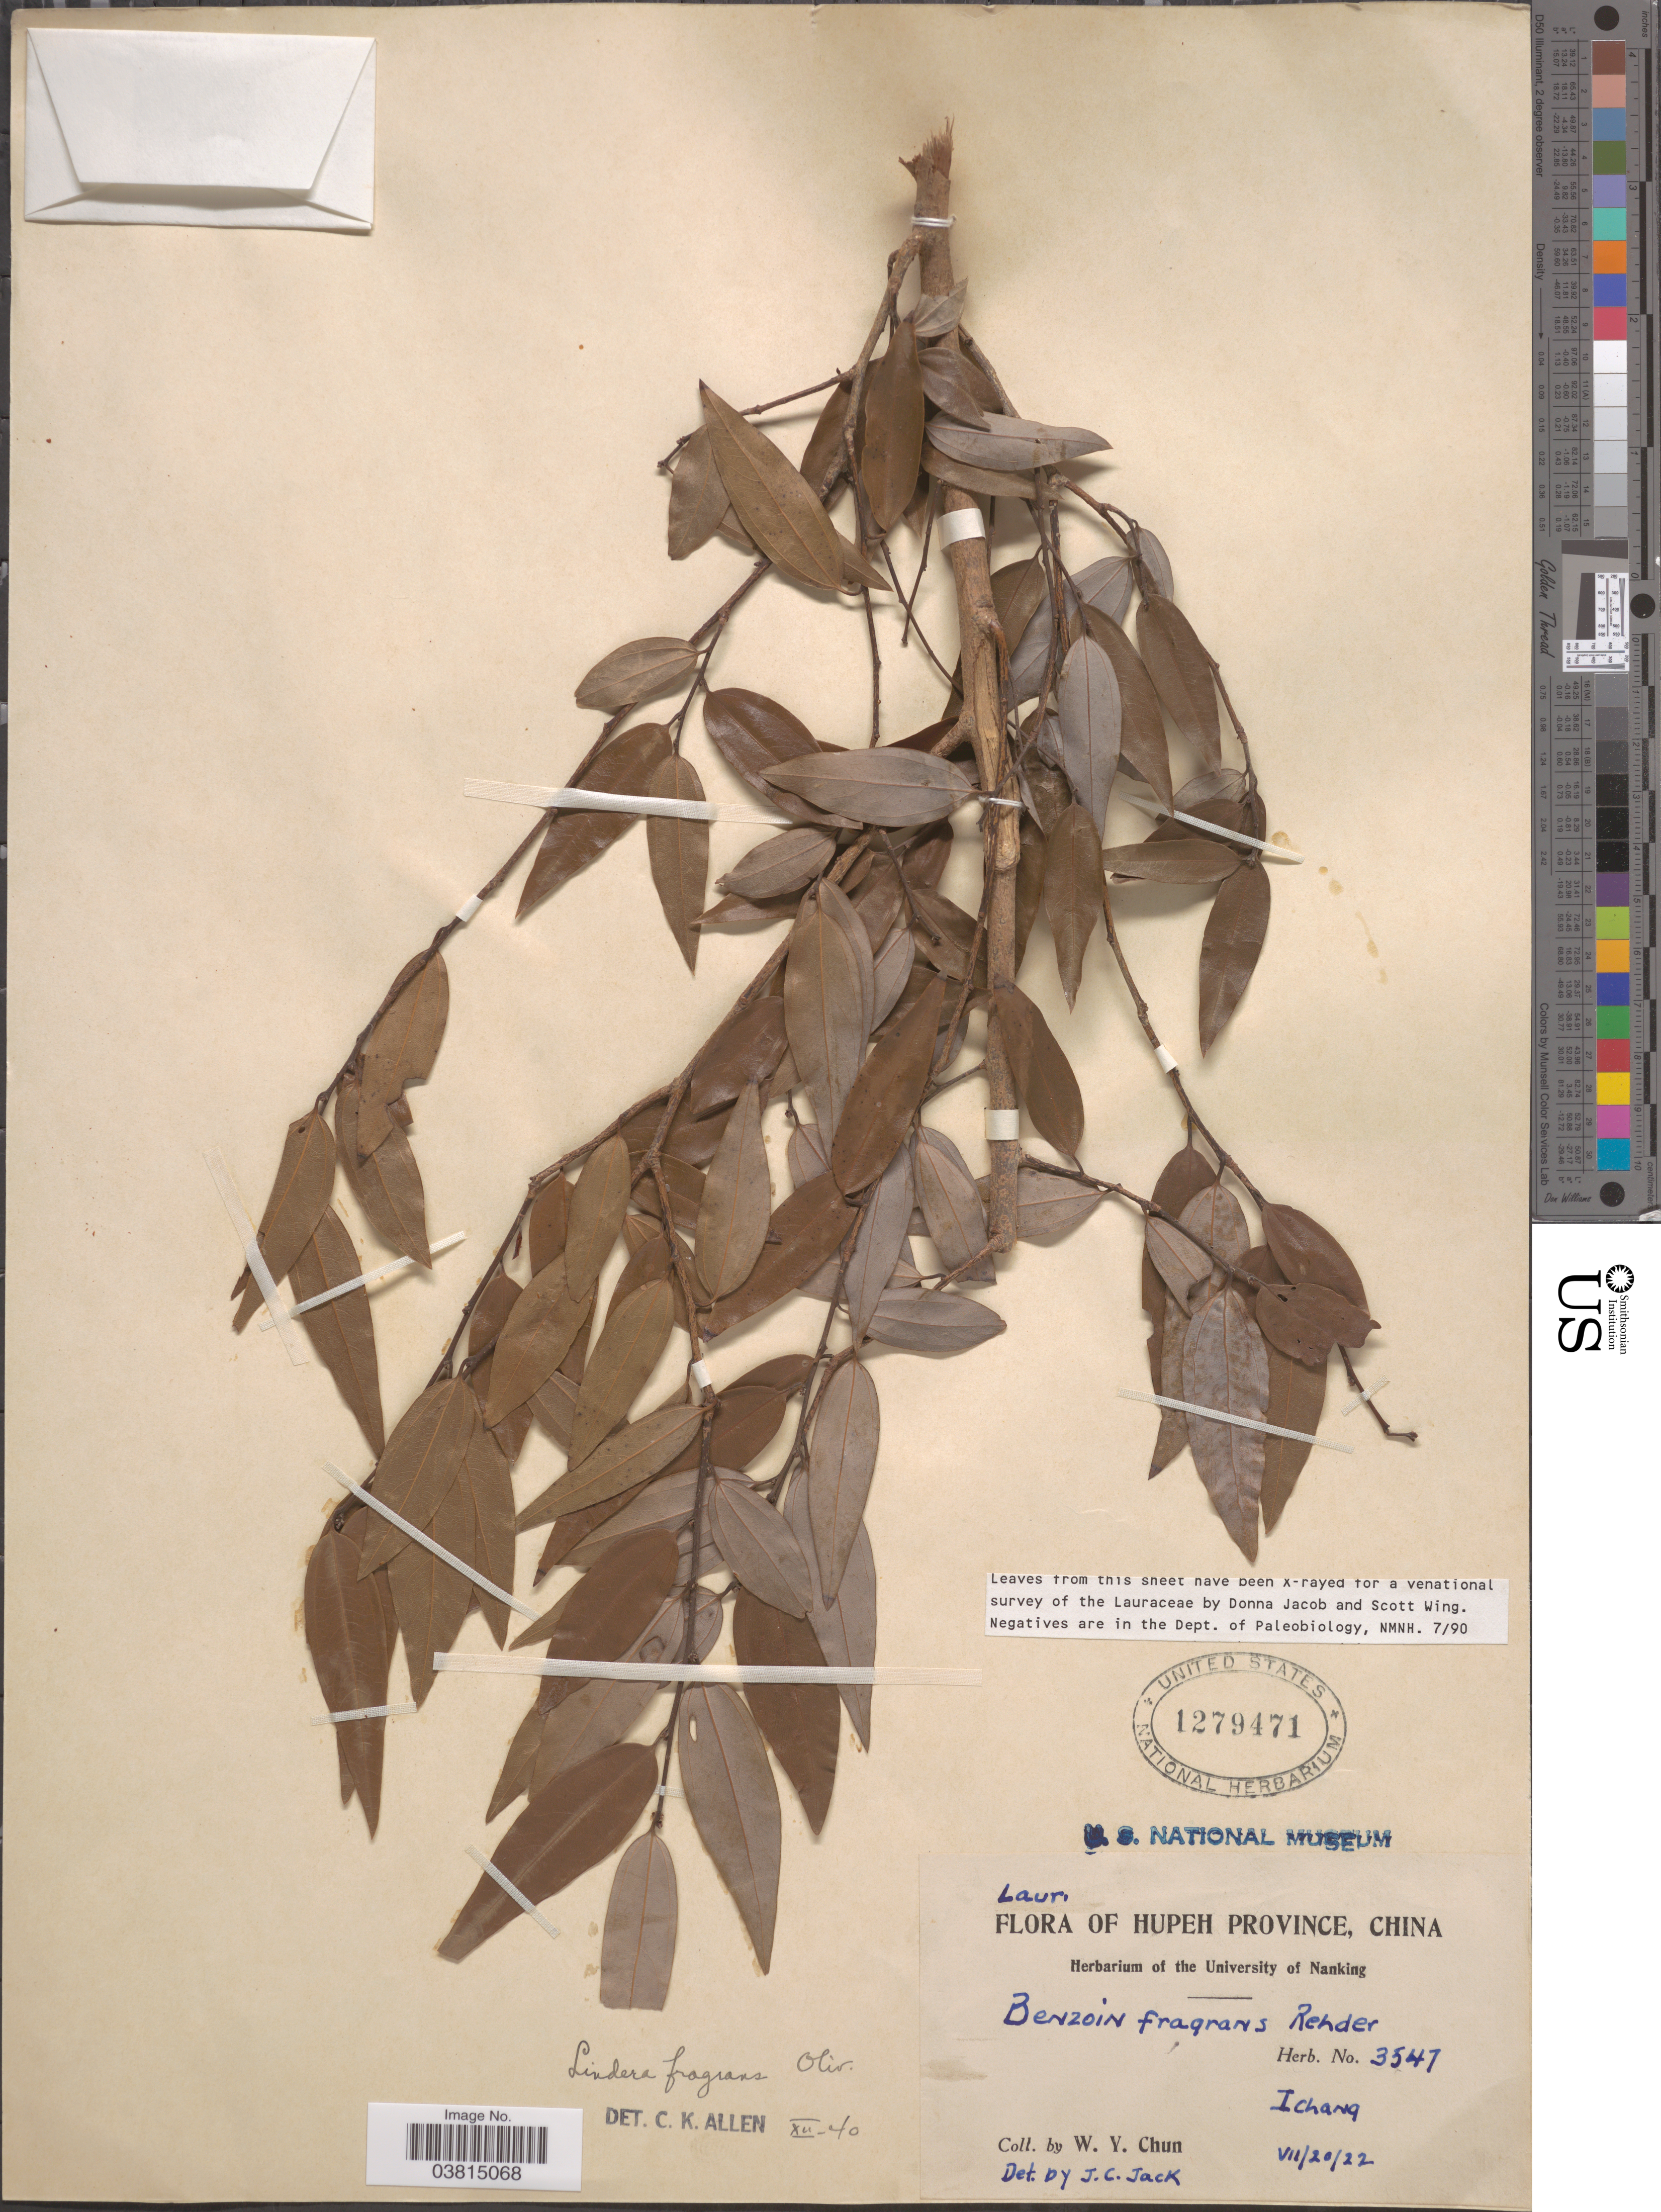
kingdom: Plantae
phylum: Tracheophyta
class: Magnoliopsida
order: Laurales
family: Lauraceae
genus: Lindera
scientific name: Lindera fragrans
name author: Oliv.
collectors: W. Y. Chun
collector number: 3547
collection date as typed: Transcribed d/m/y: 20/7/22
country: China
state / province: Hubei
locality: Hupeh Province. Ichang.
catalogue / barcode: US 1279471